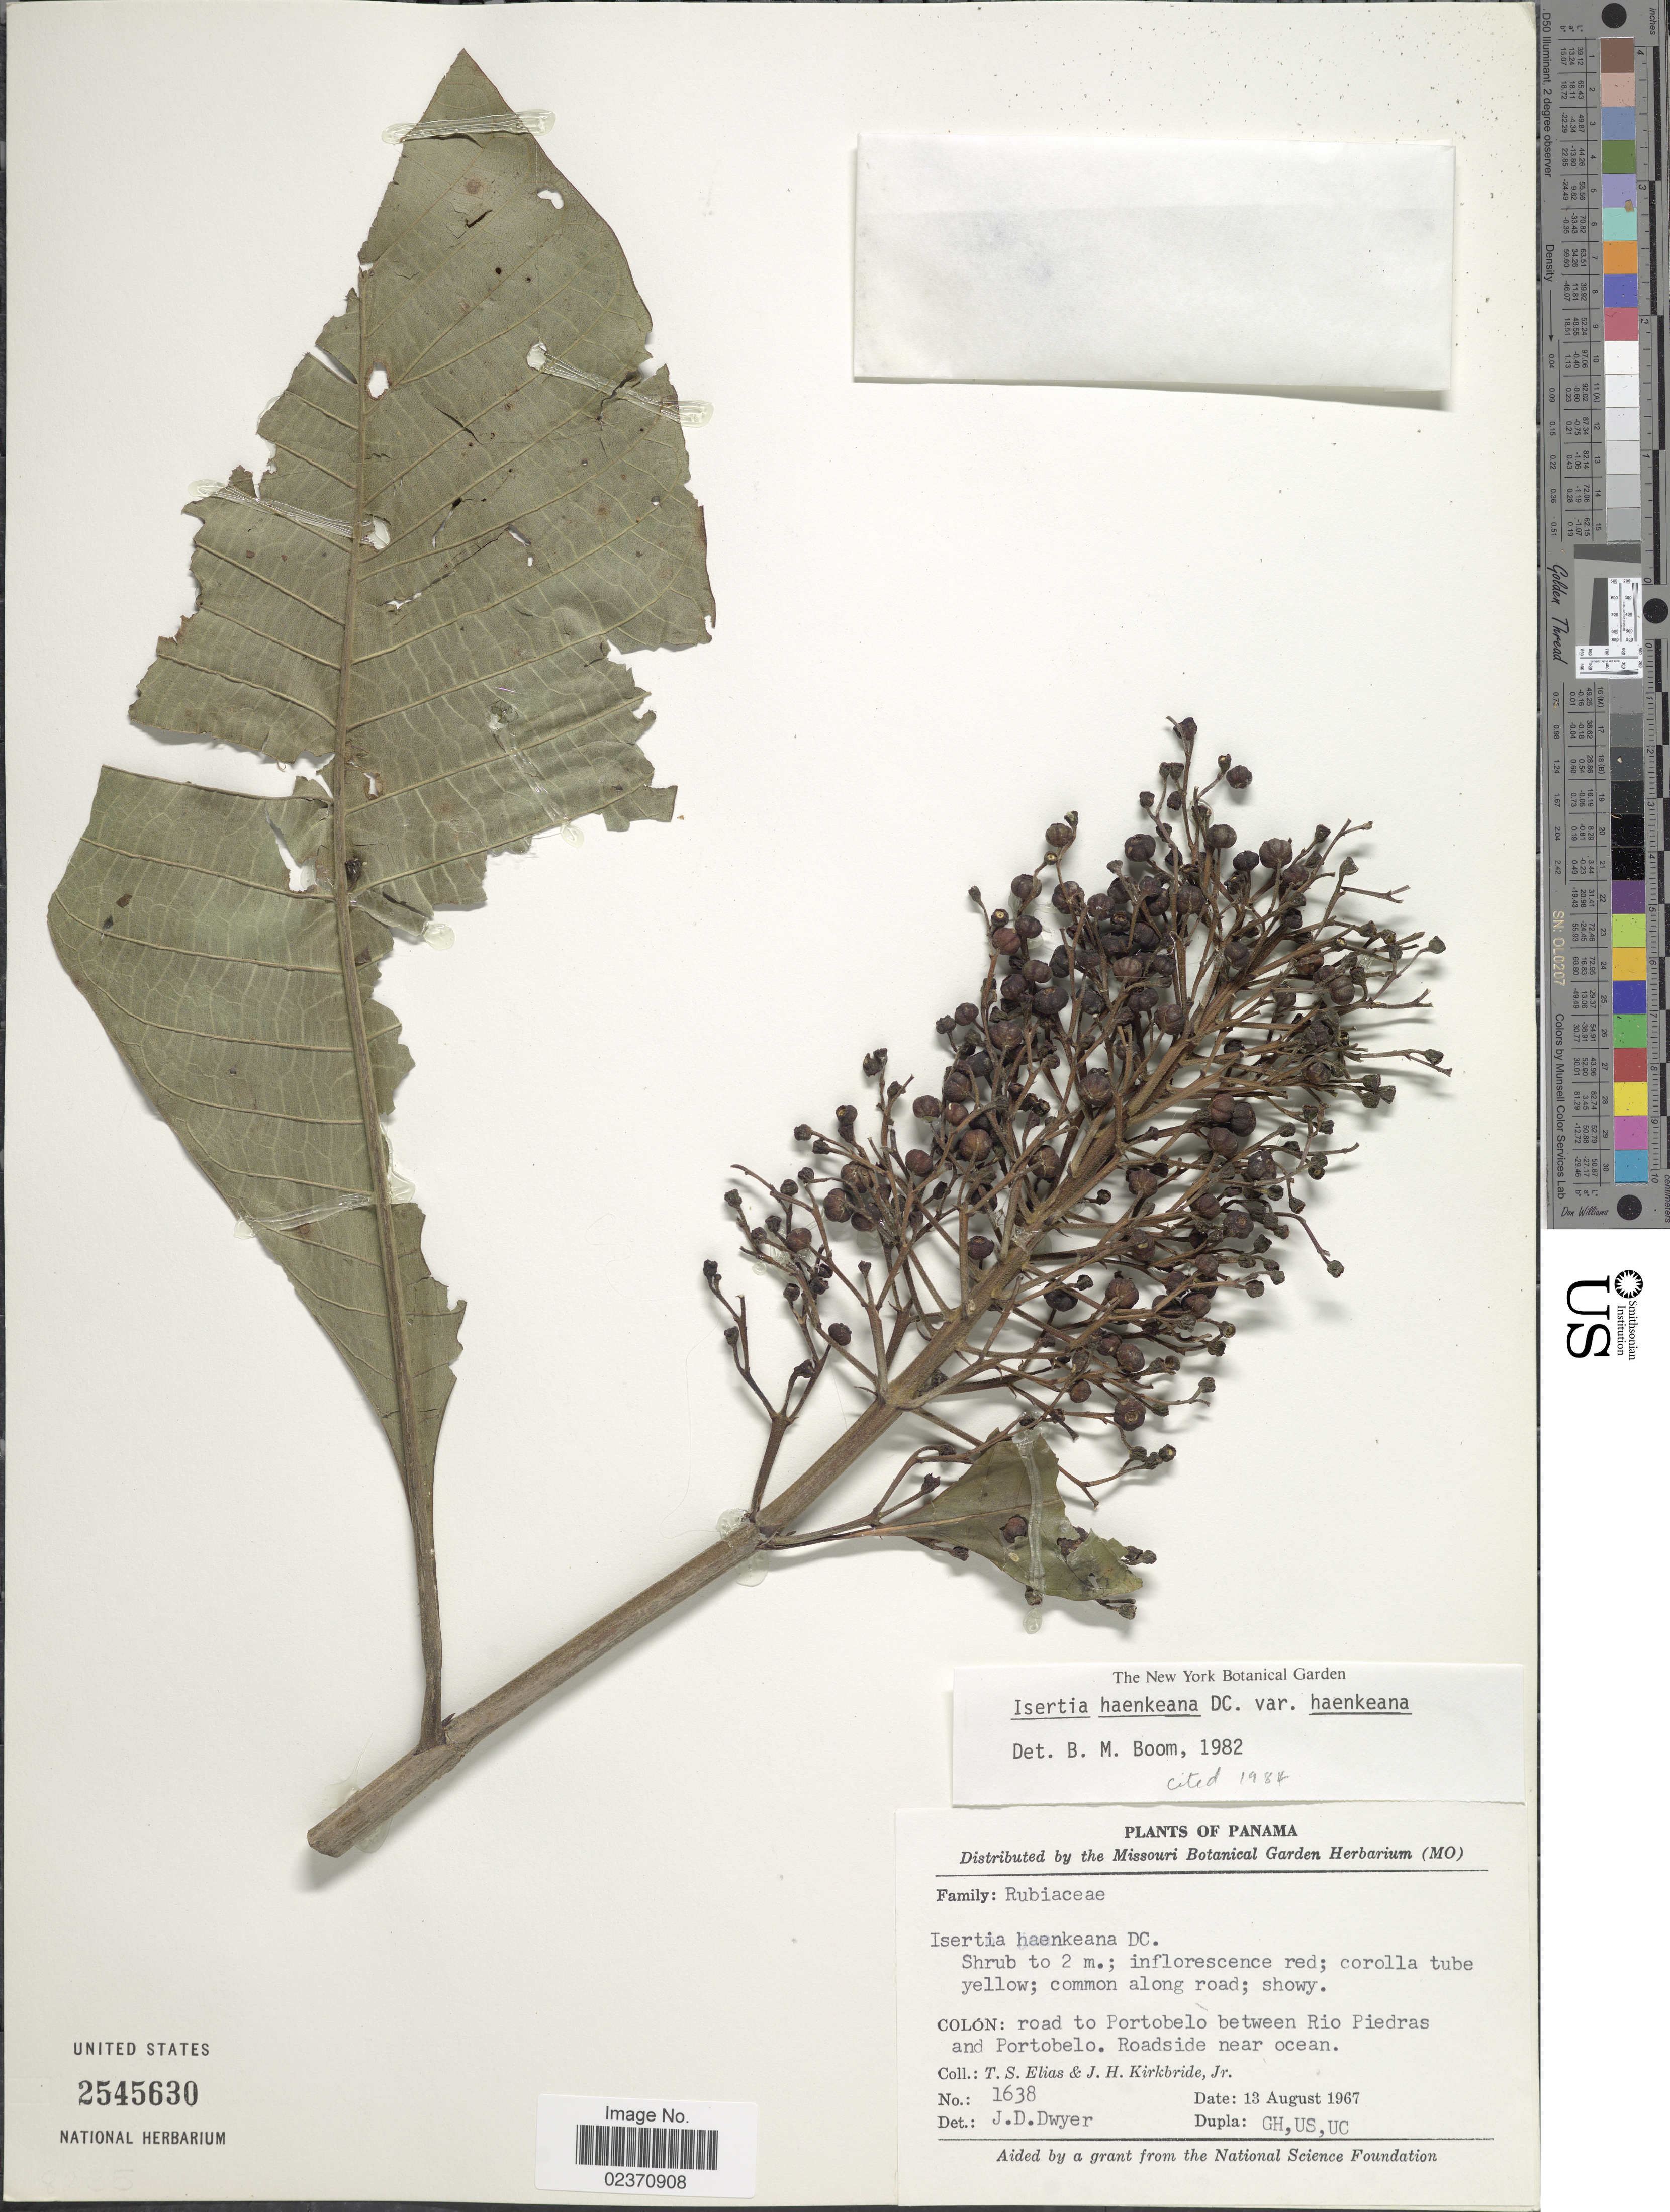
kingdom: Plantae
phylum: Tracheophyta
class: Magnoliopsida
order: Gentianales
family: Rubiaceae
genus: Isertia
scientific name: Isertia haenkeana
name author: DC.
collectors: T. S. Elias & J. H. Kirkbride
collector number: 1638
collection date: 1967-08-13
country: Panama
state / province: Colón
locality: Road to Portobelo between Rio Piedras and Portobelo, roadside near ocean.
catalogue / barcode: US 2545630